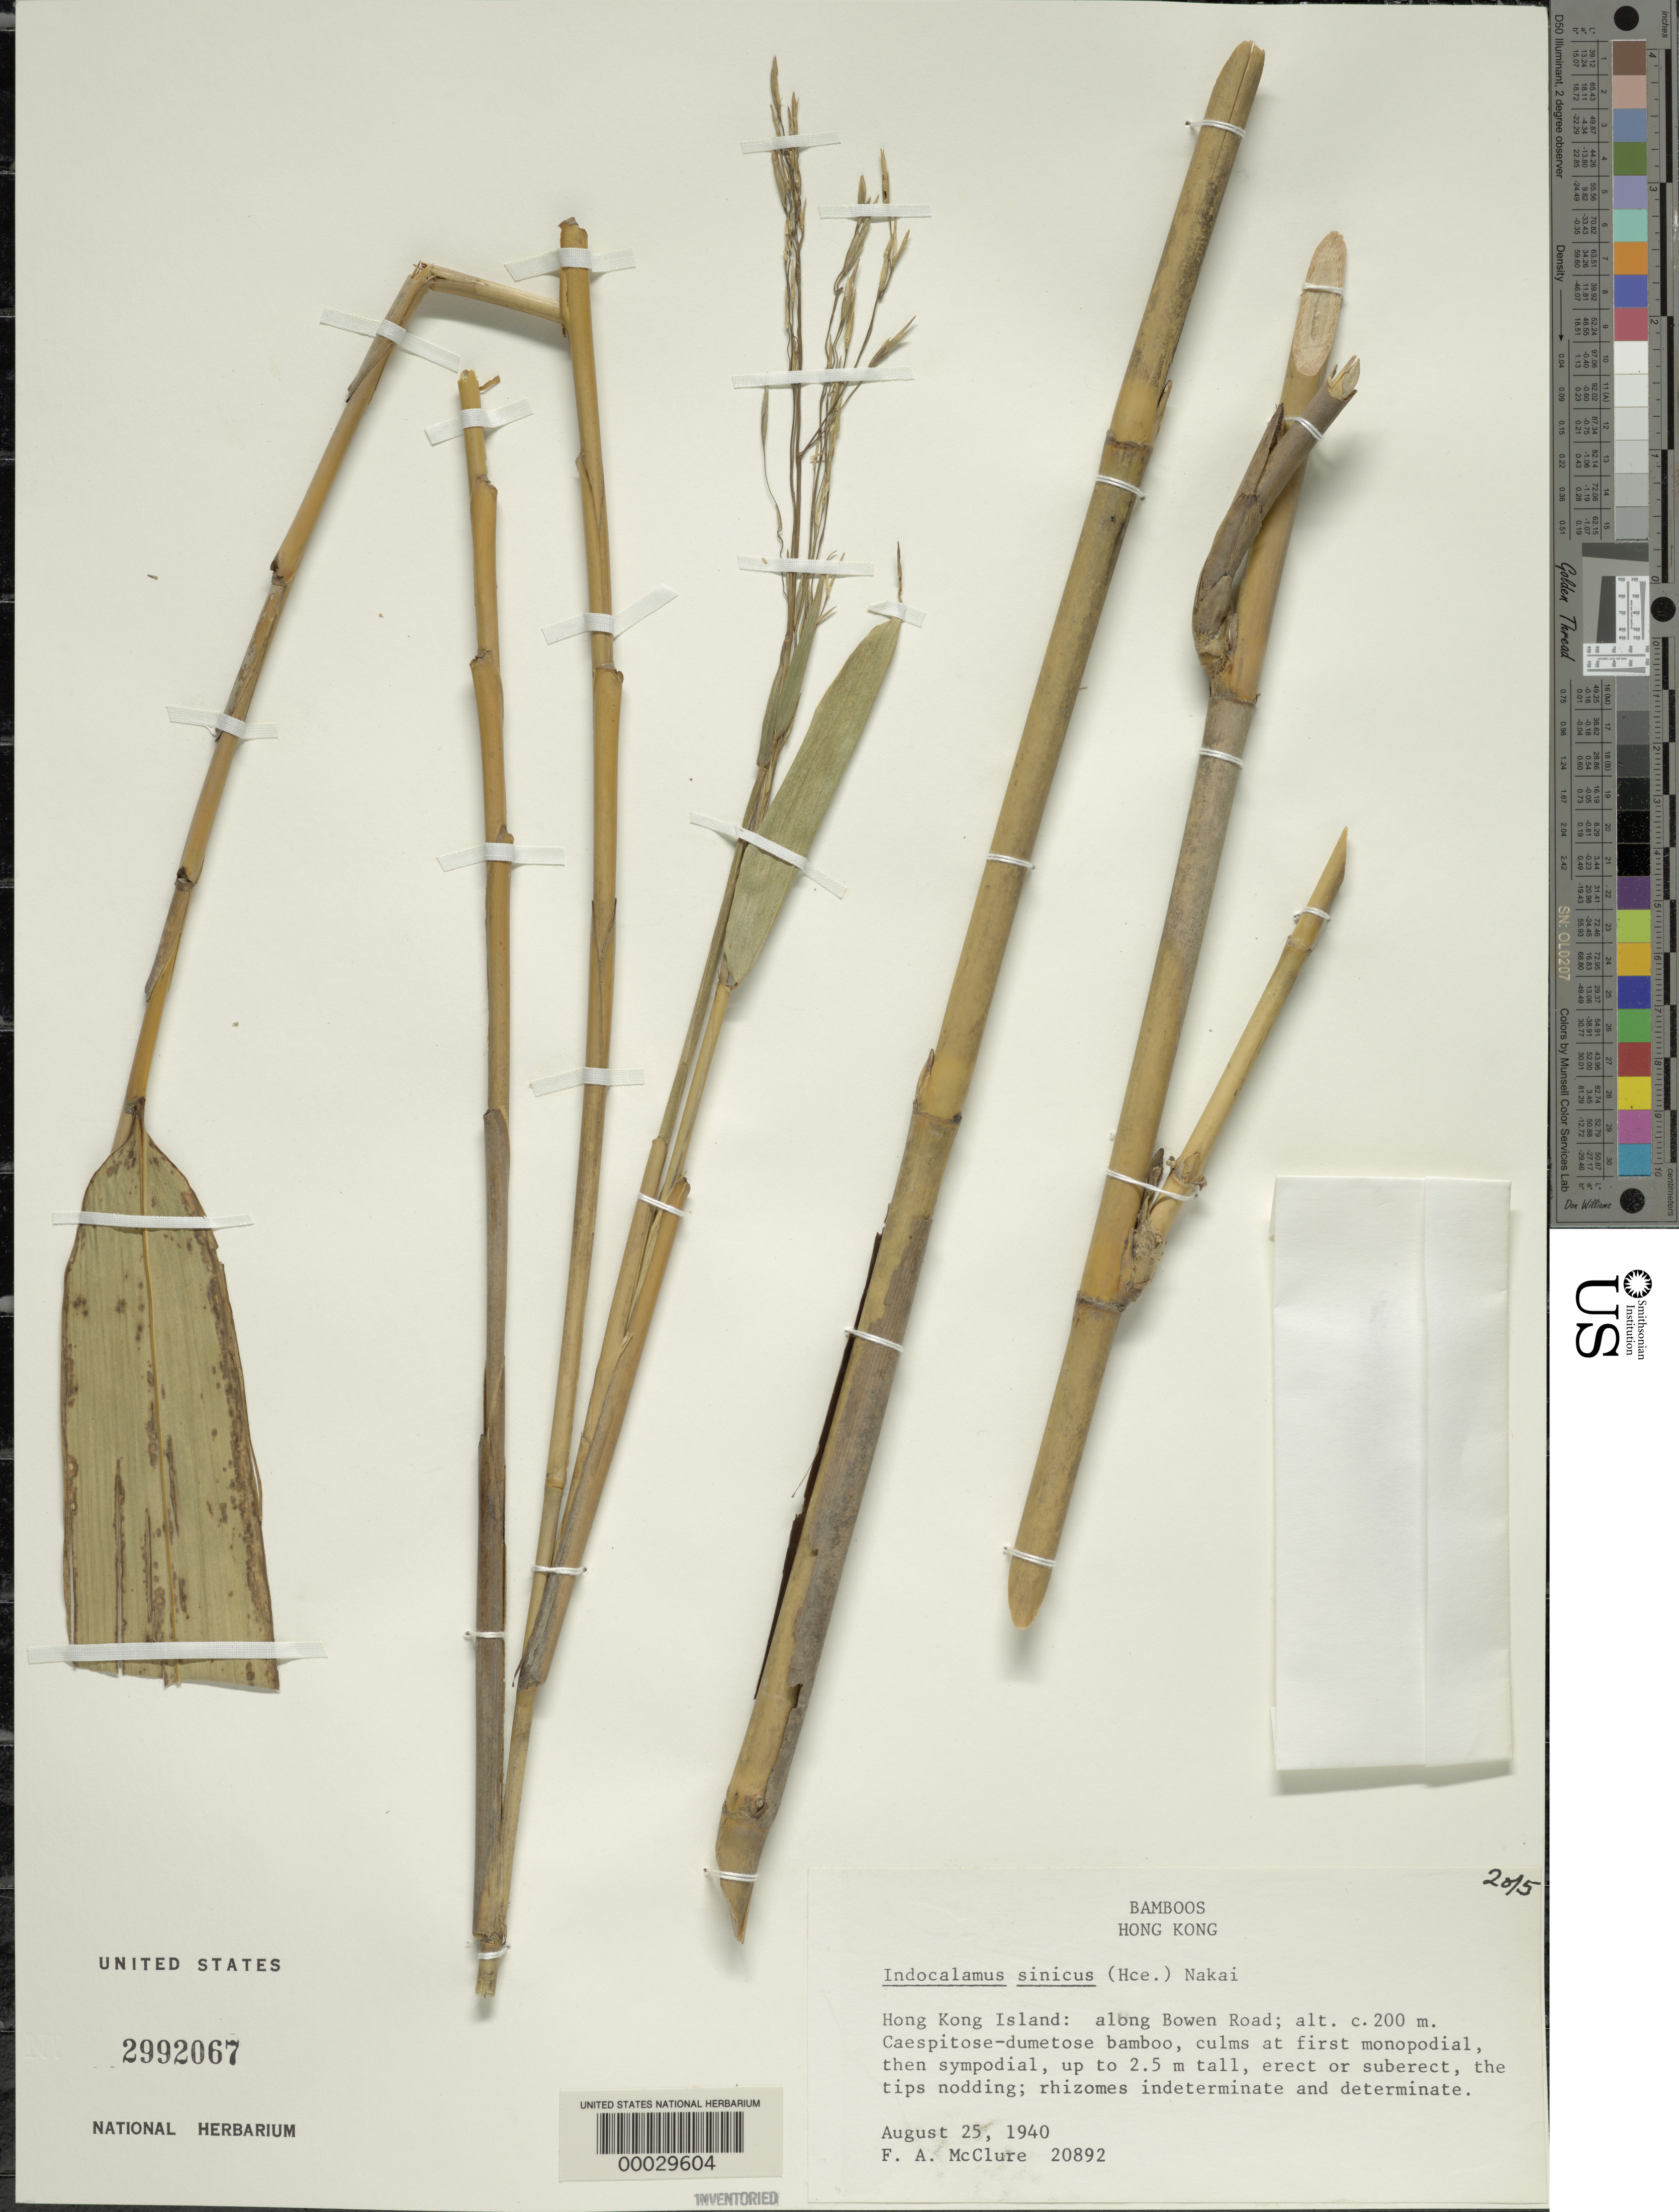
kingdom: Plantae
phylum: Tracheophyta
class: Liliopsida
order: Poales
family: Poaceae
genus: Indocalamus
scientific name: Indocalamus sinicus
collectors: F. A. McClure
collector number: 20892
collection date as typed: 25 Aug 1940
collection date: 1940-08-25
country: China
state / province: Hong Kong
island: Hong Kong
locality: Bowen road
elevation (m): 200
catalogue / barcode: US 2992067